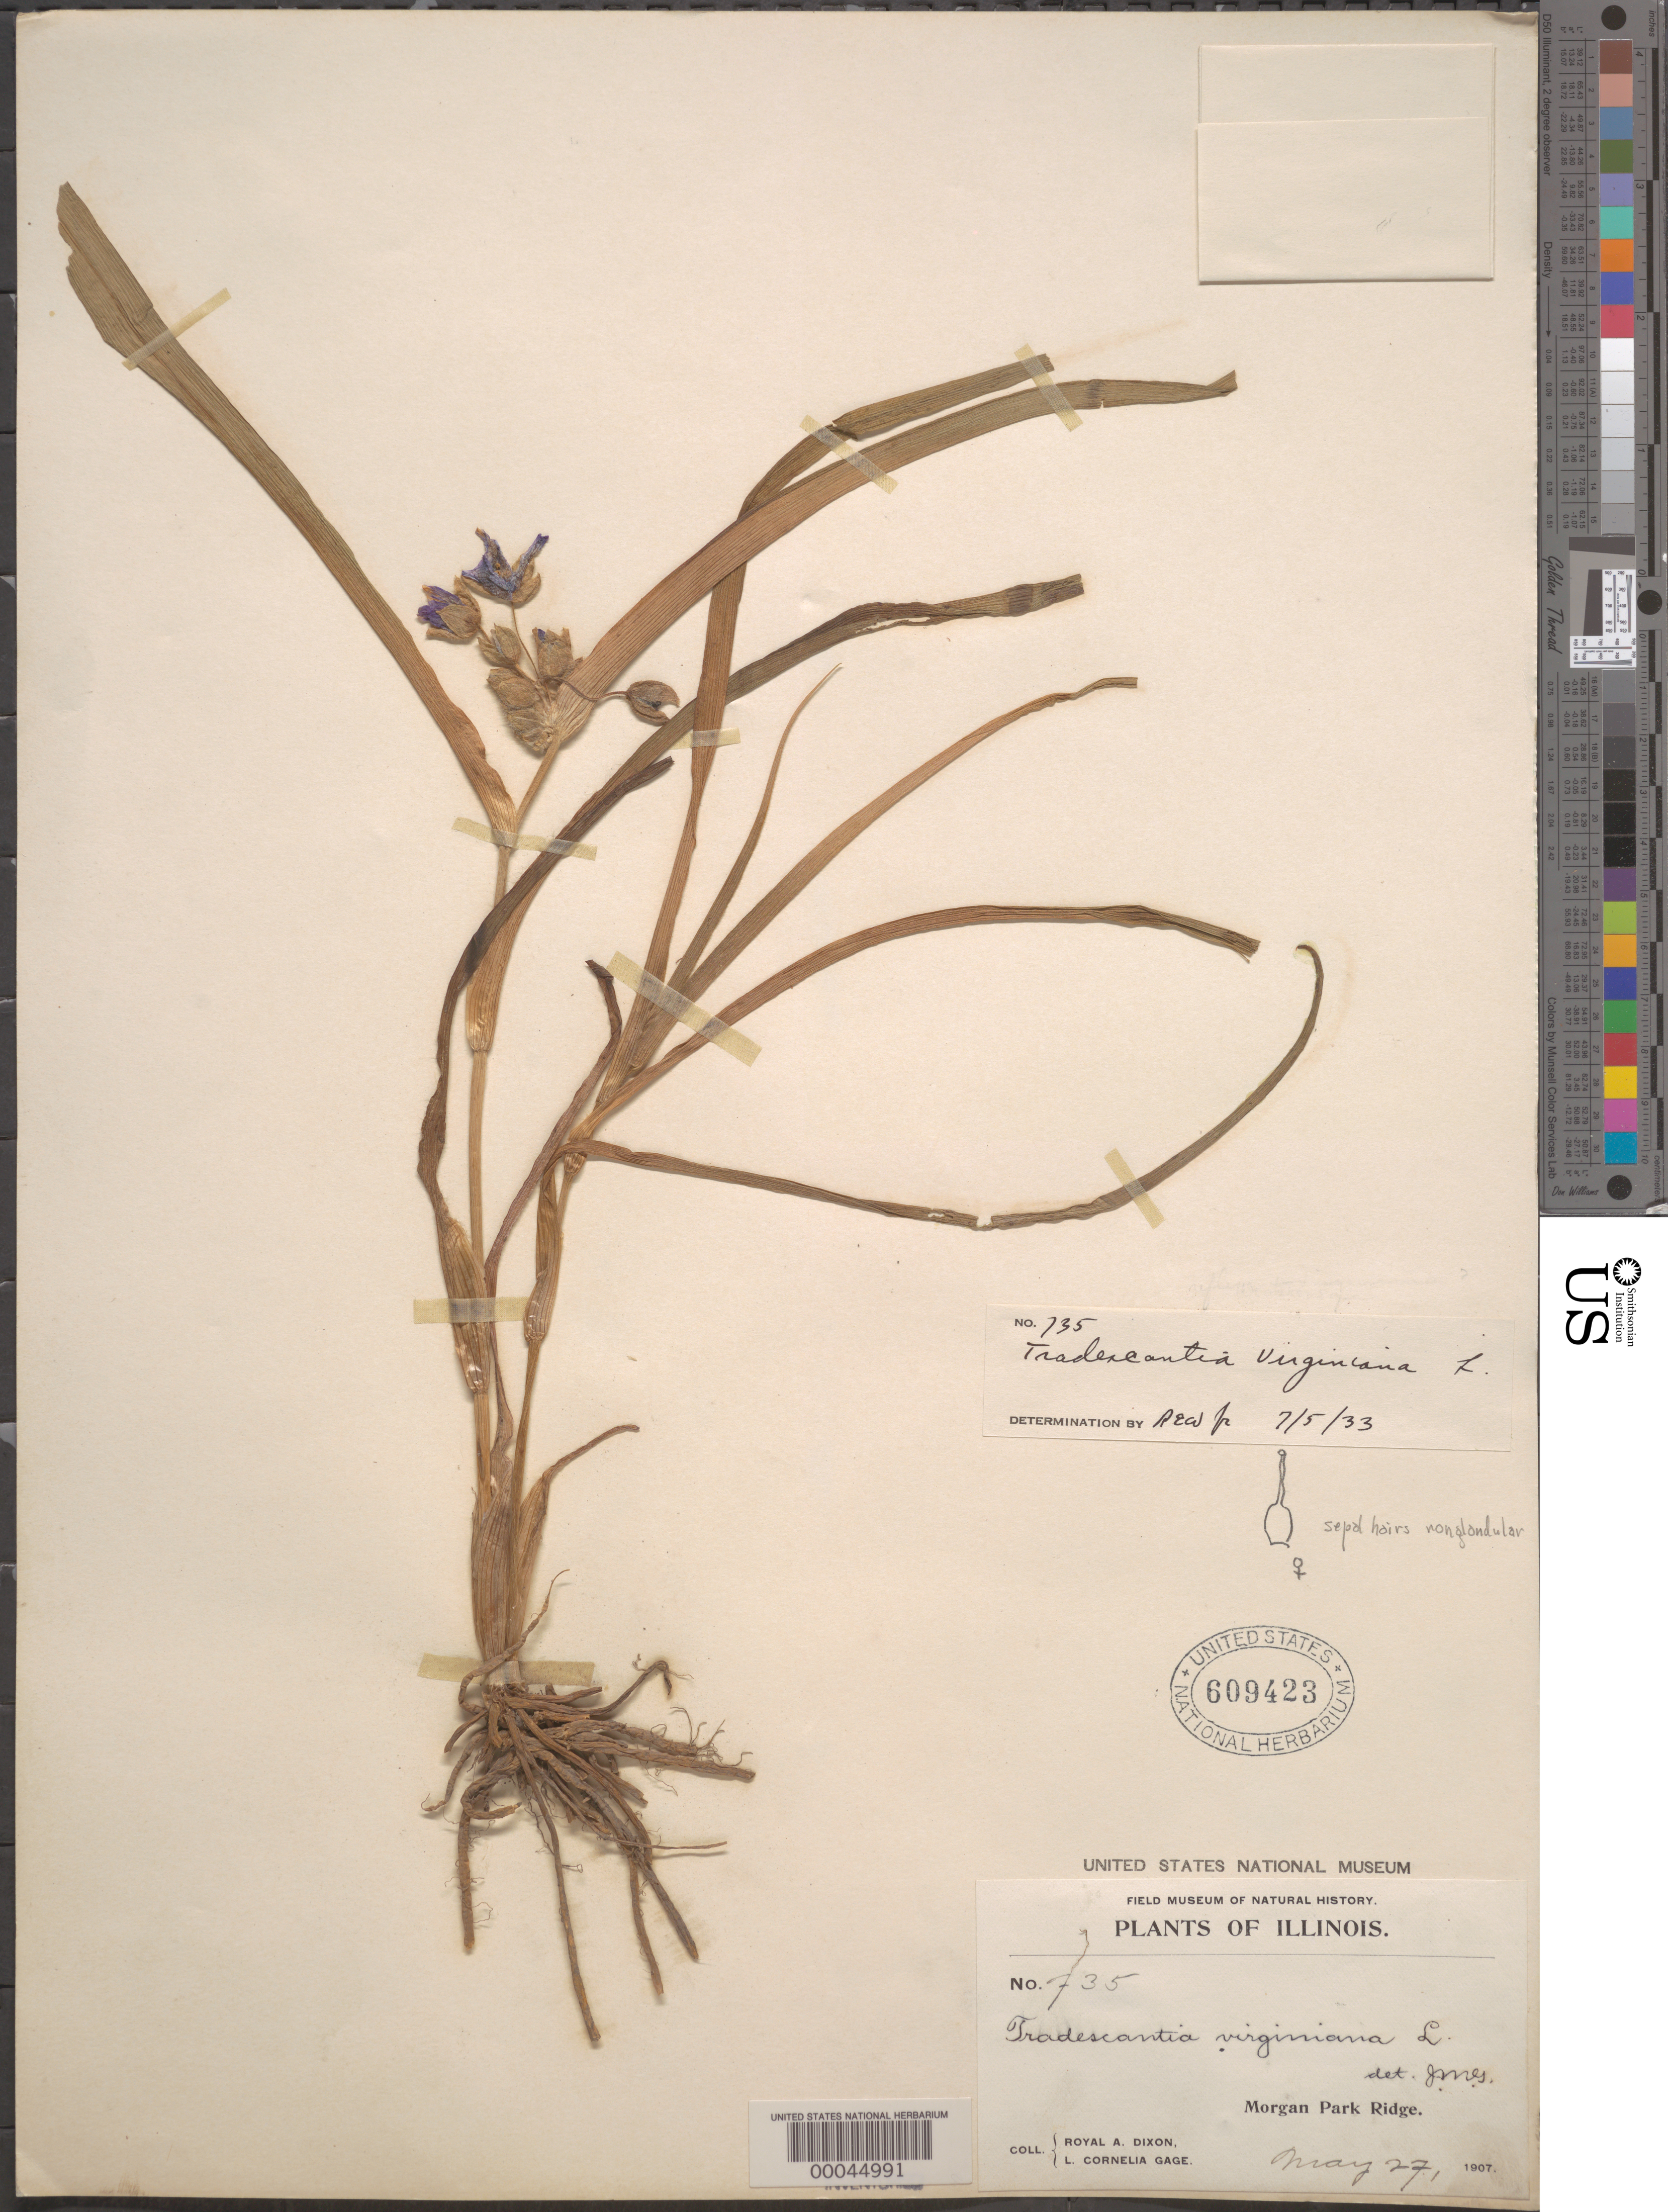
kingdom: Plantae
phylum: Tracheophyta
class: Liliopsida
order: Commelinales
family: Commelinaceae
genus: Tradescantia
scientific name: Tradescantia virginiana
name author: L.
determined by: Woodson, R. E., Jr.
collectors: R. A. Dixon & L. Gage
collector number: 735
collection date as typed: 27 May 1907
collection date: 1907-05-27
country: United States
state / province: Illinois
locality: Morgan park ridge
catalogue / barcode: US 609423